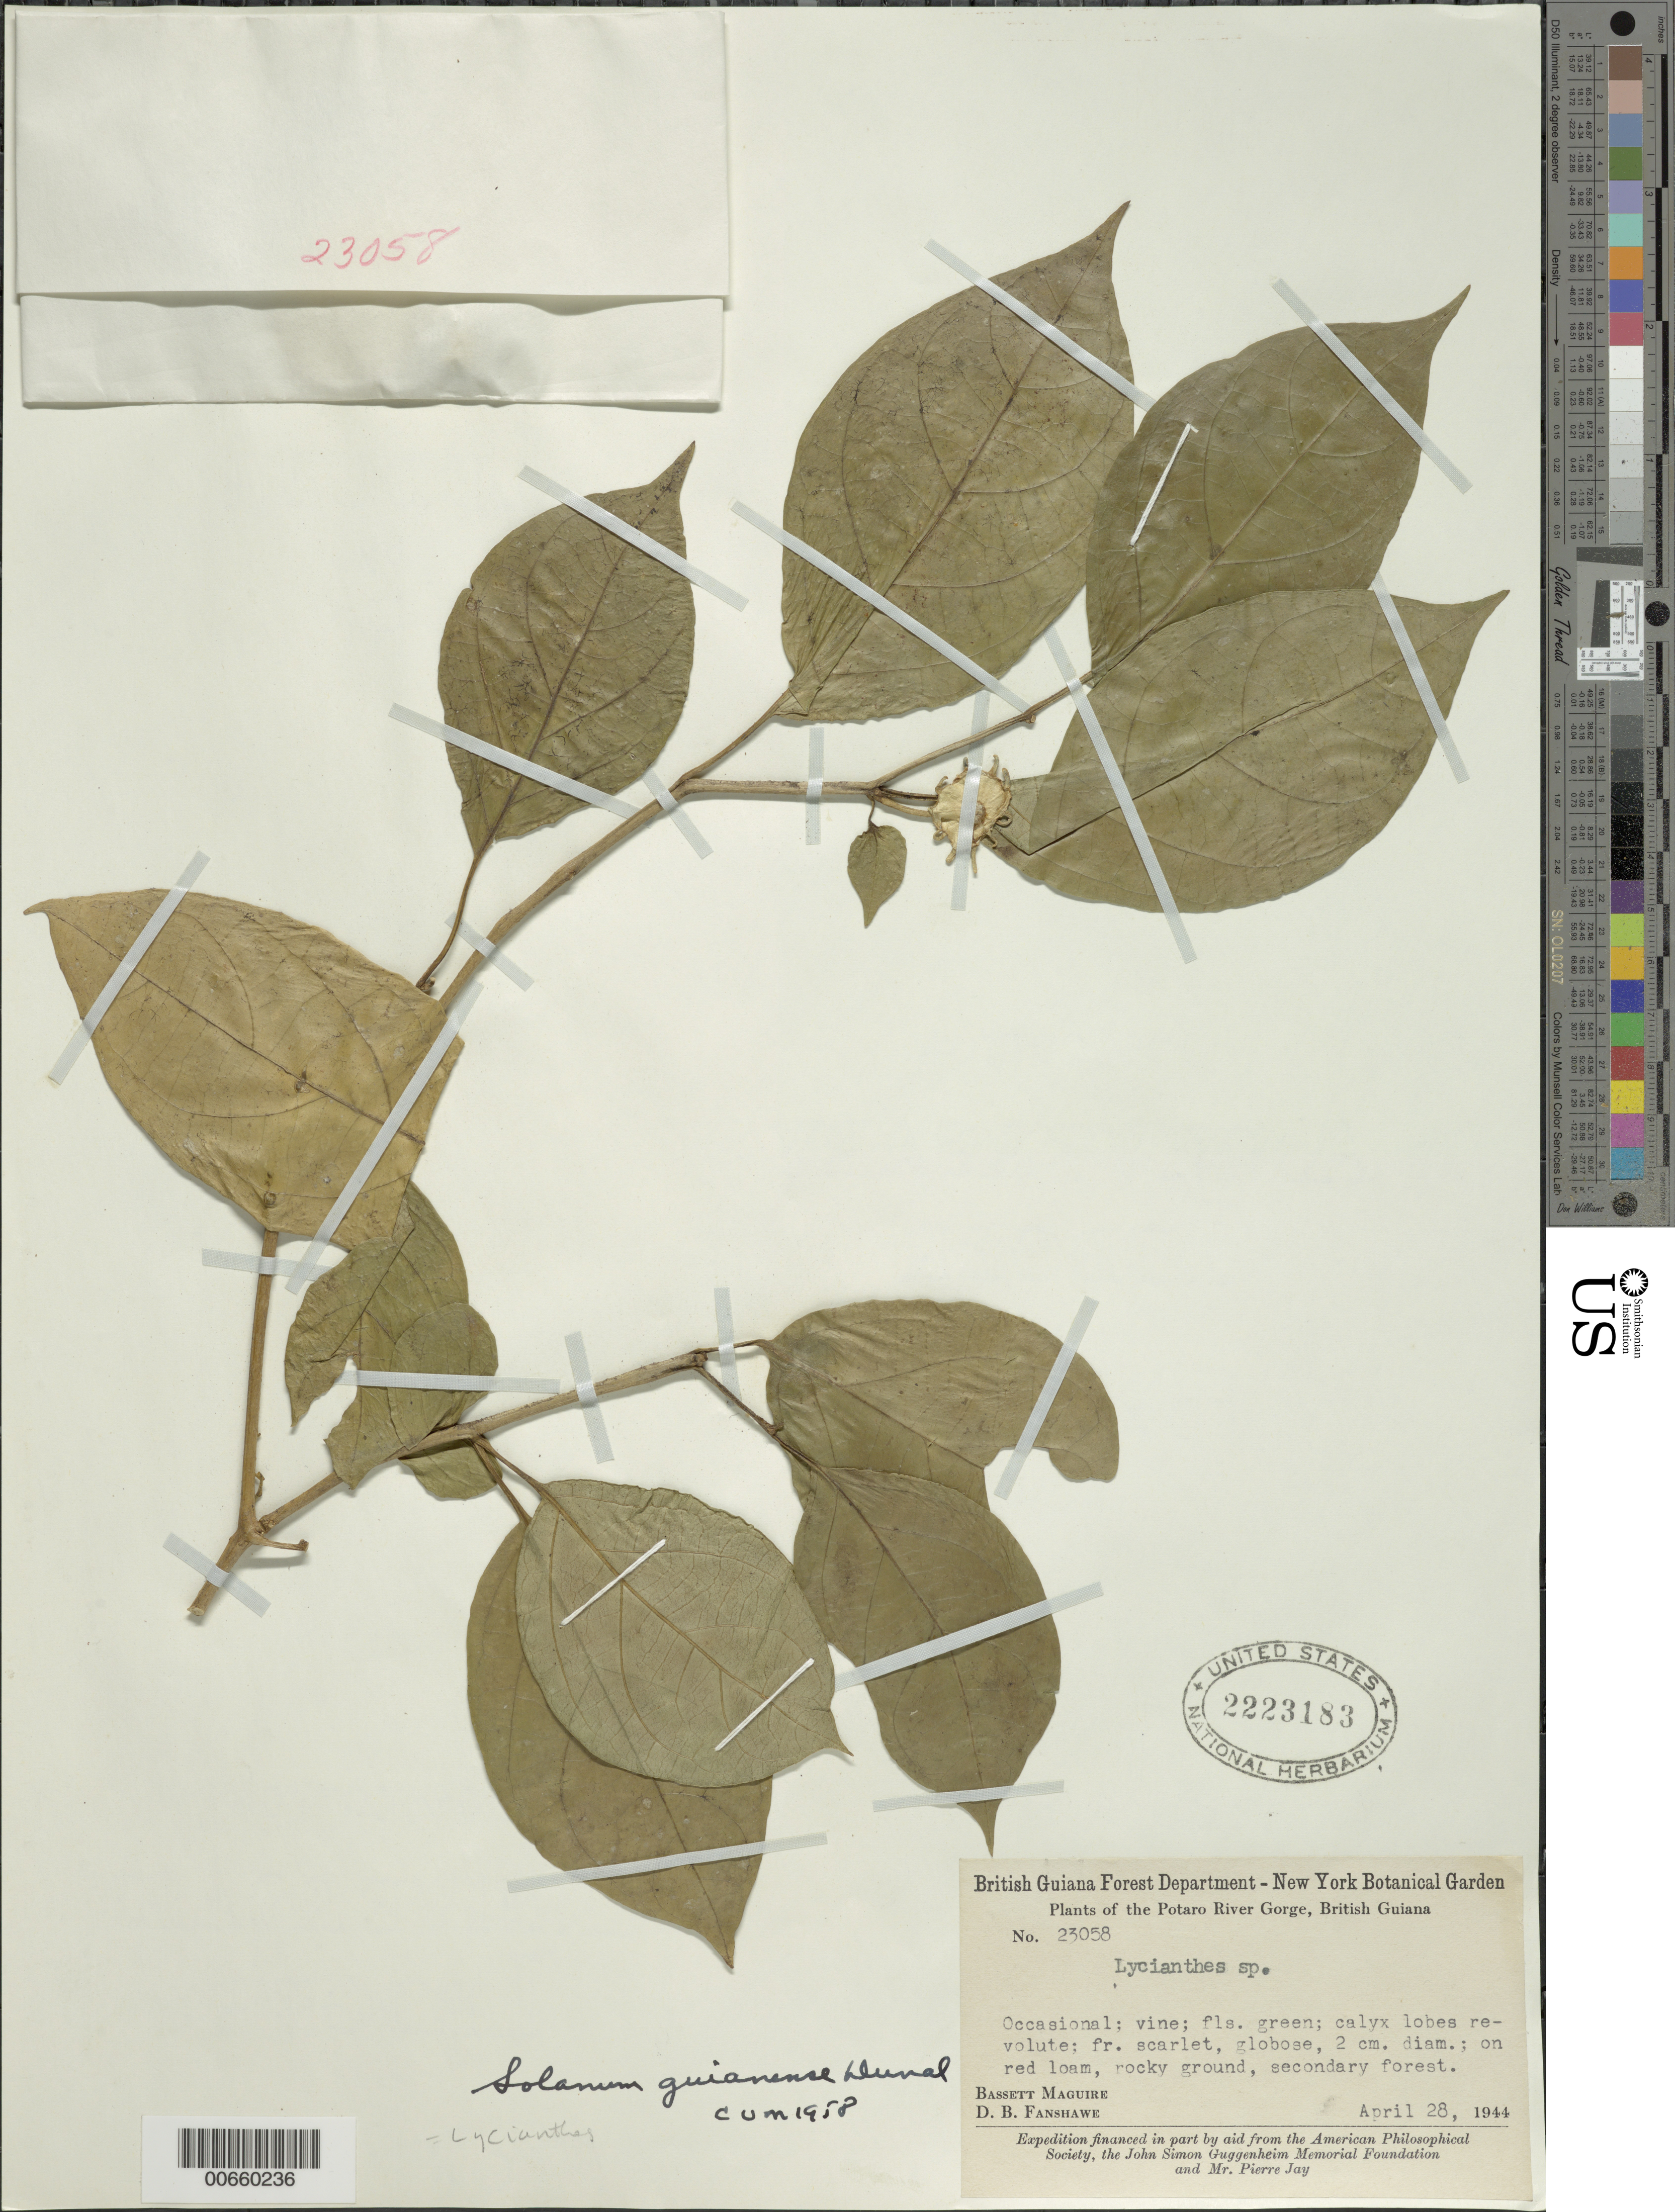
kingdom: Plantae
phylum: Tracheophyta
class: Magnoliopsida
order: Solanales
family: Solanaceae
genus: Lycianthes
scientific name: Lycianthes guianensis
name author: (Dunal) Bitter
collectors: B. Maguire & D. B. Fanshawe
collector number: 23058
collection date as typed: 28-Apr-44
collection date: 1944-04-28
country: Guyana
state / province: Potaro-Siparuni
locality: Potaro River Gorge, trail from Tukeit to Kaiatuk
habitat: Red loam, rocky ground, secondary forest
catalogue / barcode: US 2223183